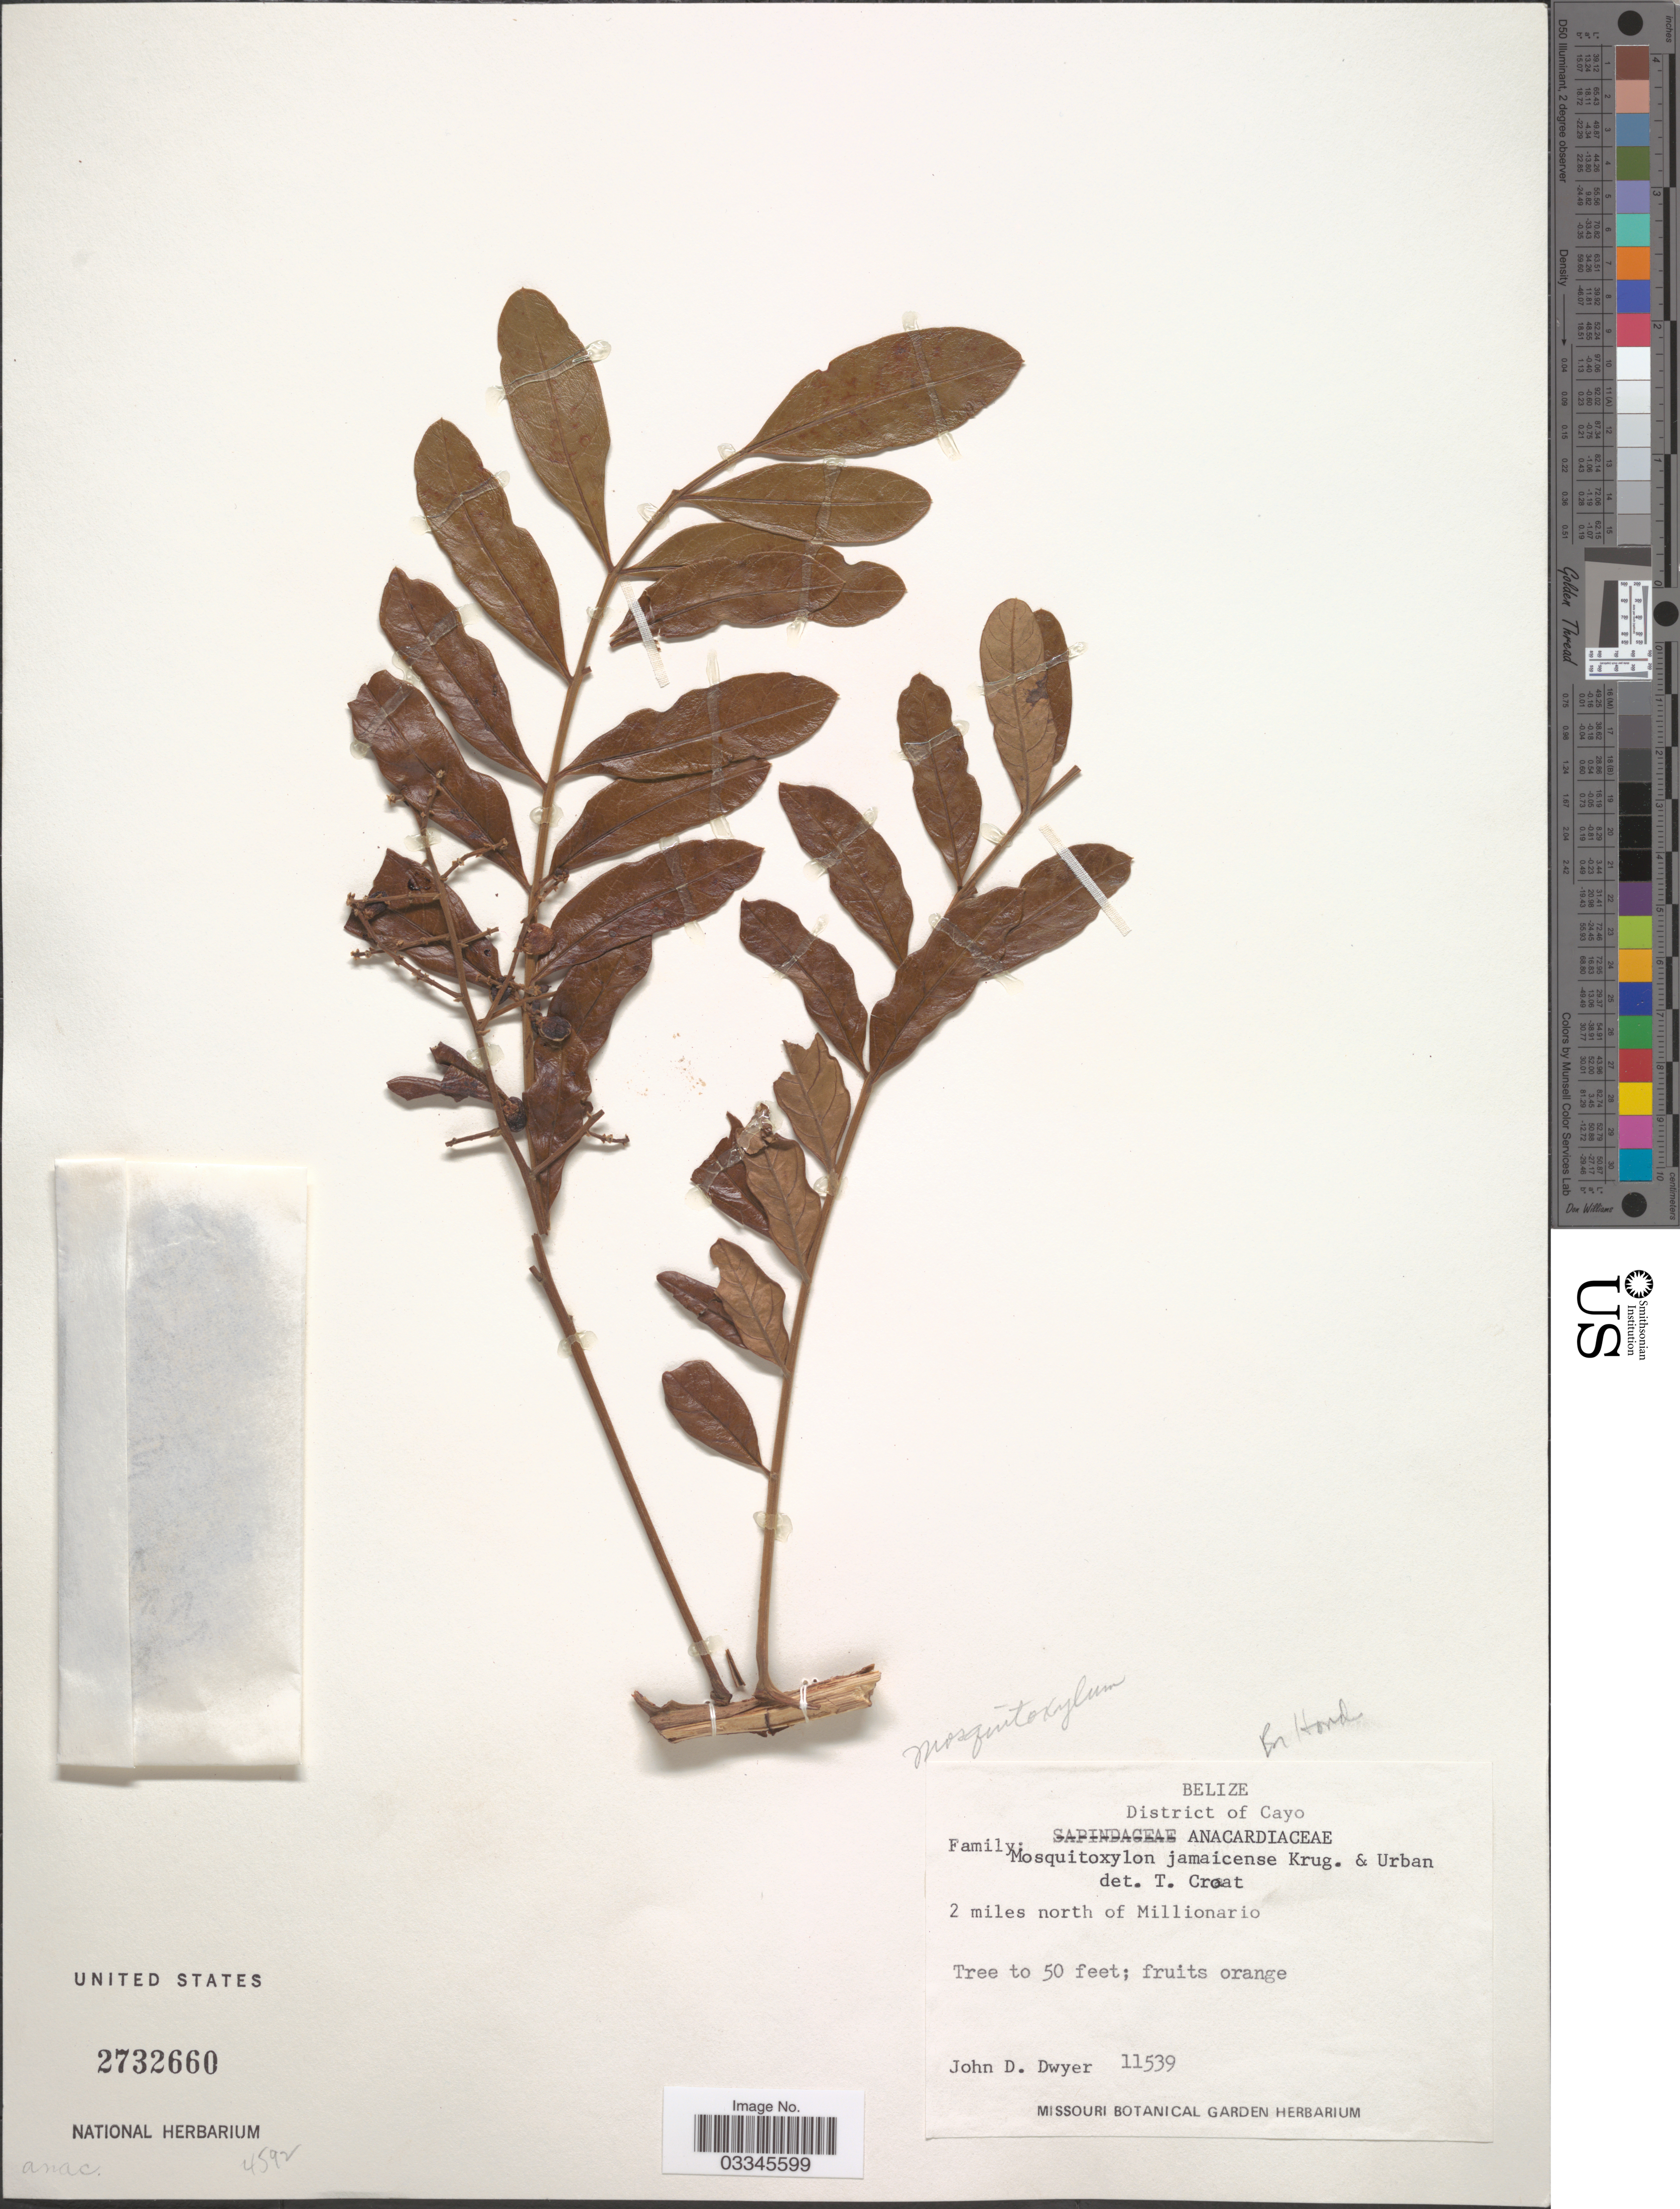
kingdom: Plantae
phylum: Tracheophyta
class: Magnoliopsida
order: Sapindales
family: Anacardiaceae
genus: Mosquitoxylum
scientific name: Mosquitoxylum jamaicense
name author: Krug & Urb.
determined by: Mitchell, J. D.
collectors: J. D. Dwyer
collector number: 11539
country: Belize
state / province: Cayo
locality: District of Cayo. 2 miles north of Millionario.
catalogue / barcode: US 2732660